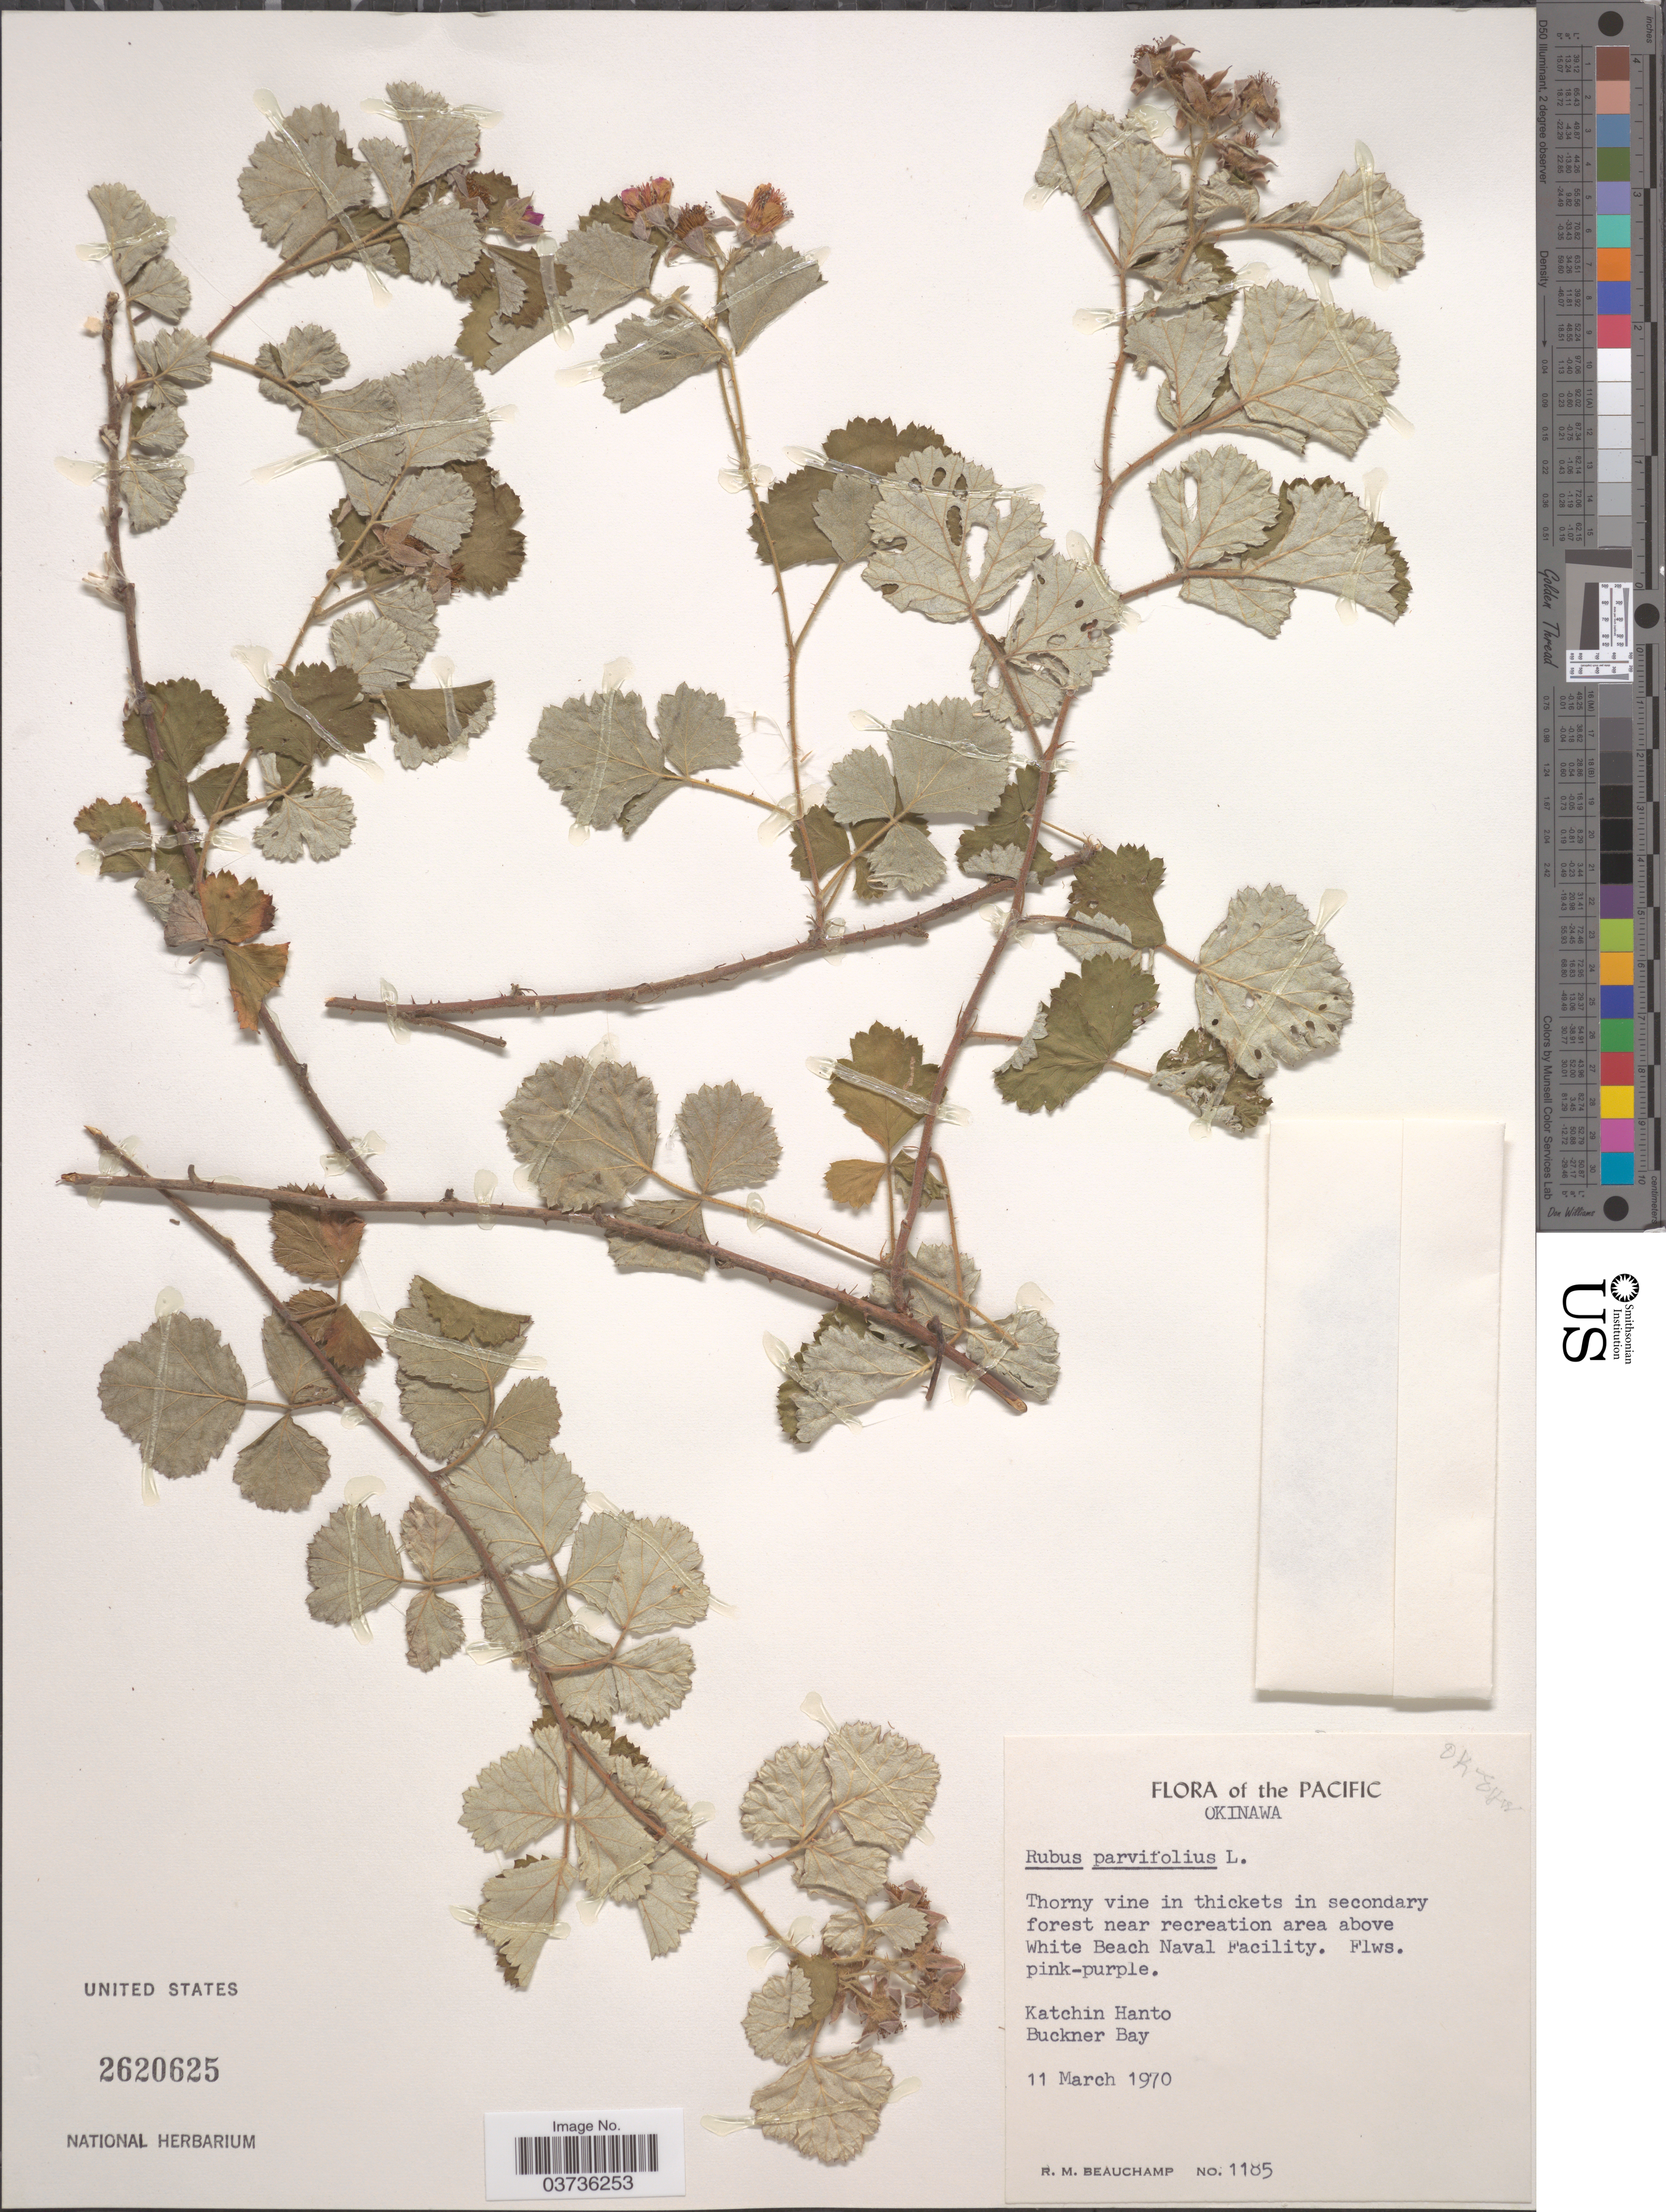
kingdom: Plantae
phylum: Tracheophyta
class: Magnoliopsida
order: Rosales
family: Rosaceae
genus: Rubus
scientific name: Rubus parvifolius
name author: L.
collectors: R. Beauchamp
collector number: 1185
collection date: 1970-03-11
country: Japan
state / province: Okinawa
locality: Pacific. In thickets in secondary forest near recreation area above White Beach Naval Facility. Katchin Hanto. Buckner Bay.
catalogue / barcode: US 2620625